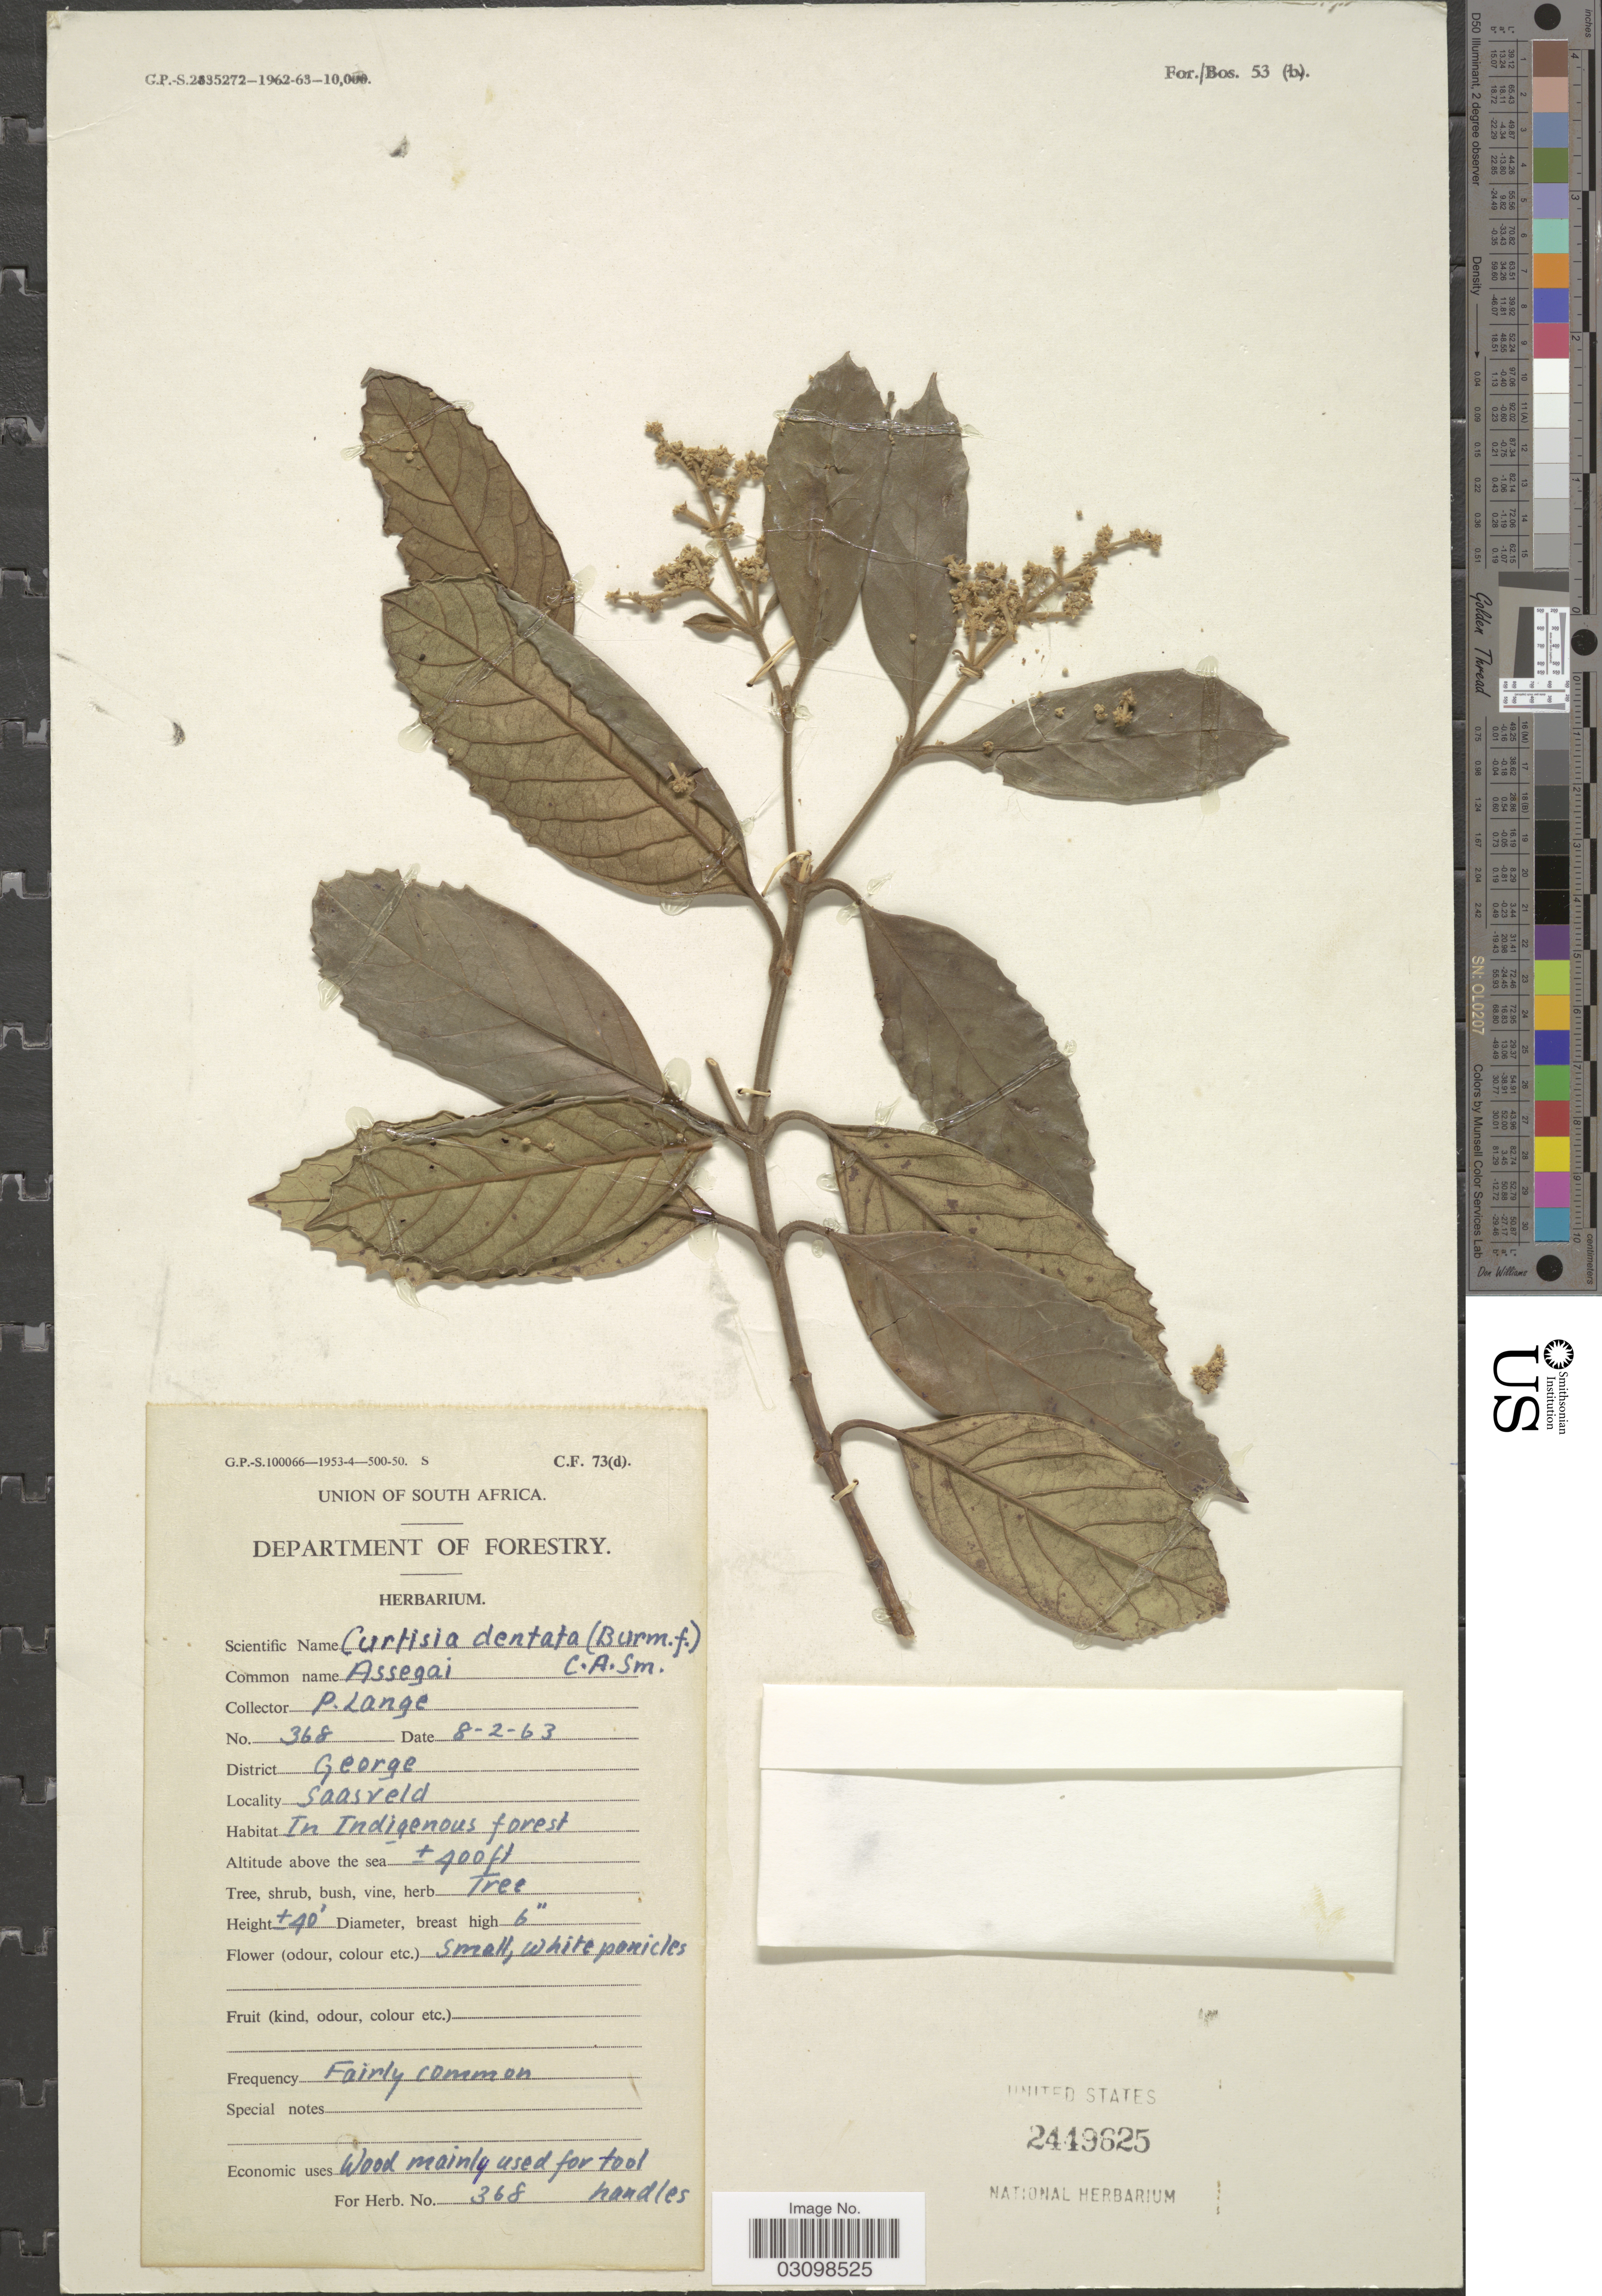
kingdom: Plantae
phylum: Tracheophyta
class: Magnoliopsida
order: Cornales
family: Curtisiaceae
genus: Curtisia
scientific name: Curtisia dentata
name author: (Burm. f.) C.A. Sm.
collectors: P. Lange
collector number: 368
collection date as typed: Transcribed d/m/y: 8/2/63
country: South Africa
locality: District George, Saasveld.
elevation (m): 122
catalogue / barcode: US 2449625